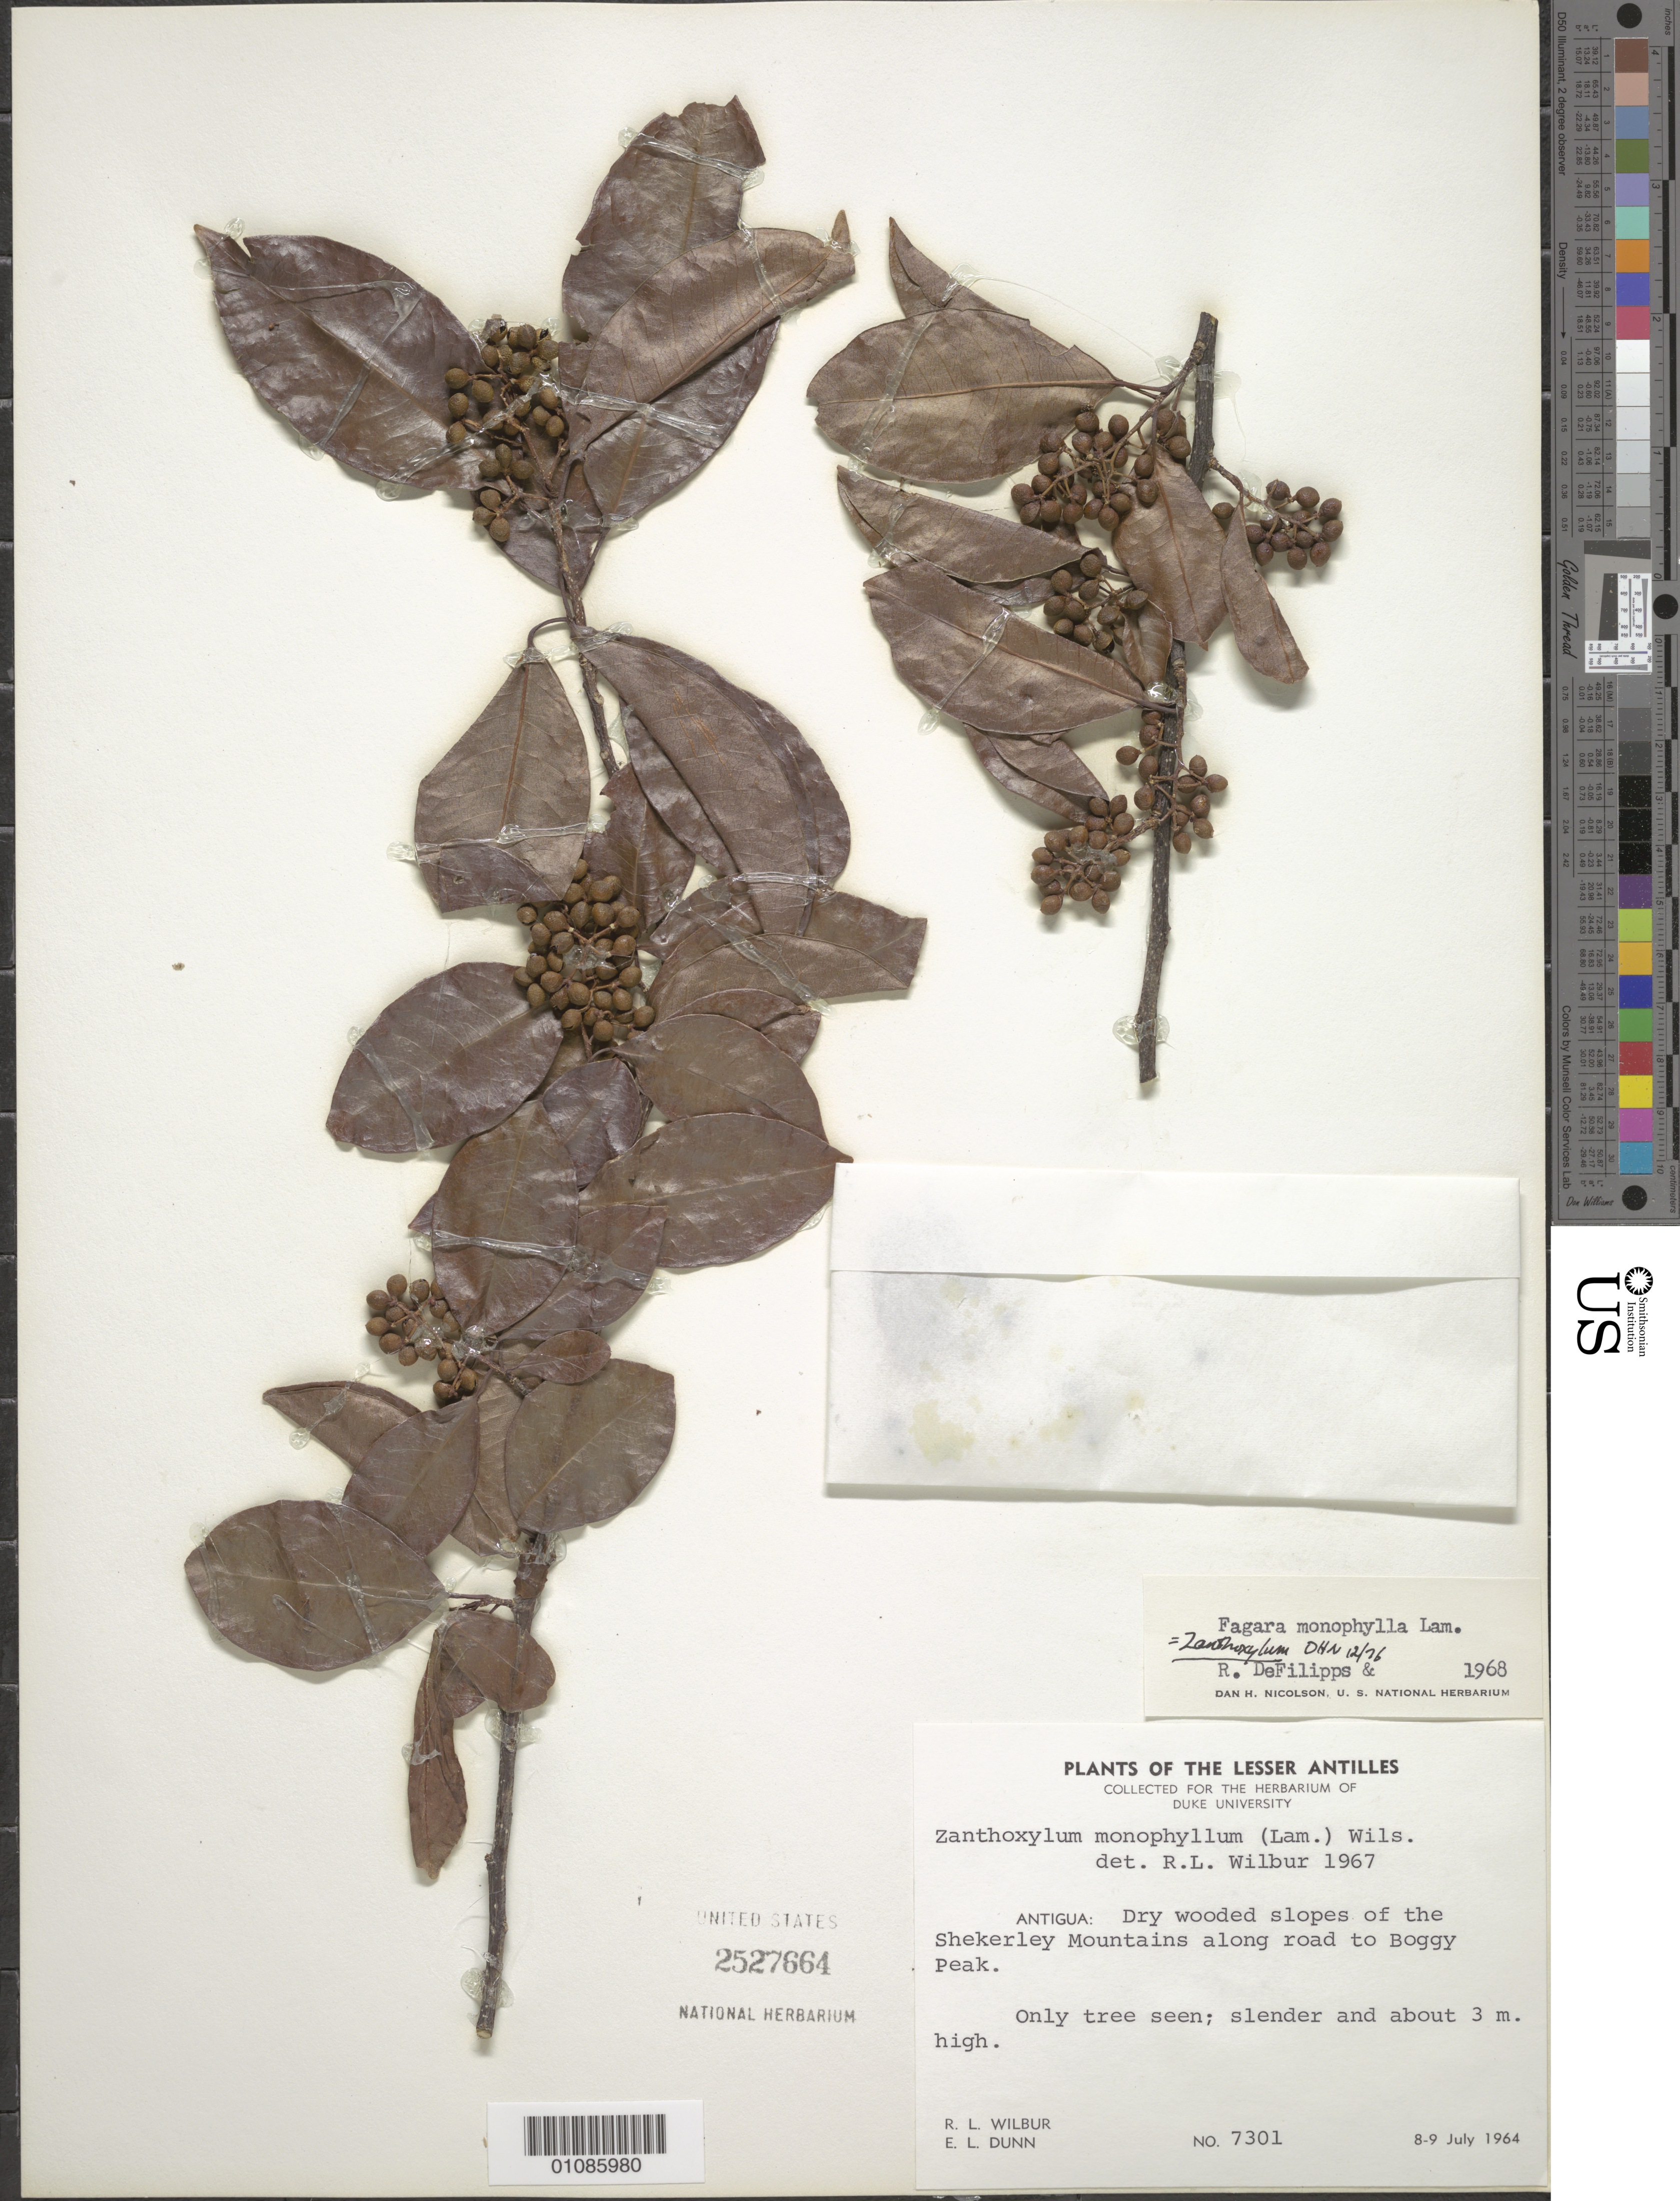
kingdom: Plantae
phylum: Tracheophyta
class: Magnoliopsida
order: Sapindales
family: Rutaceae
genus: Zanthoxylum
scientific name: Zanthoxylum monophyllum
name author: (Lam.) P. Wilson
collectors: R. L. Wilbur, R. L. Wilbur & E. Dunn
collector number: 7301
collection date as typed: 08 Jul 1964 to 09 Jul 1964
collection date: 1964-07-08/1964-07-09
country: Antigua and Barbuda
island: Leeward Is.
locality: Dry wooded slopes of the shekerley mountains along road to boggy peak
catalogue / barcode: US 2527664